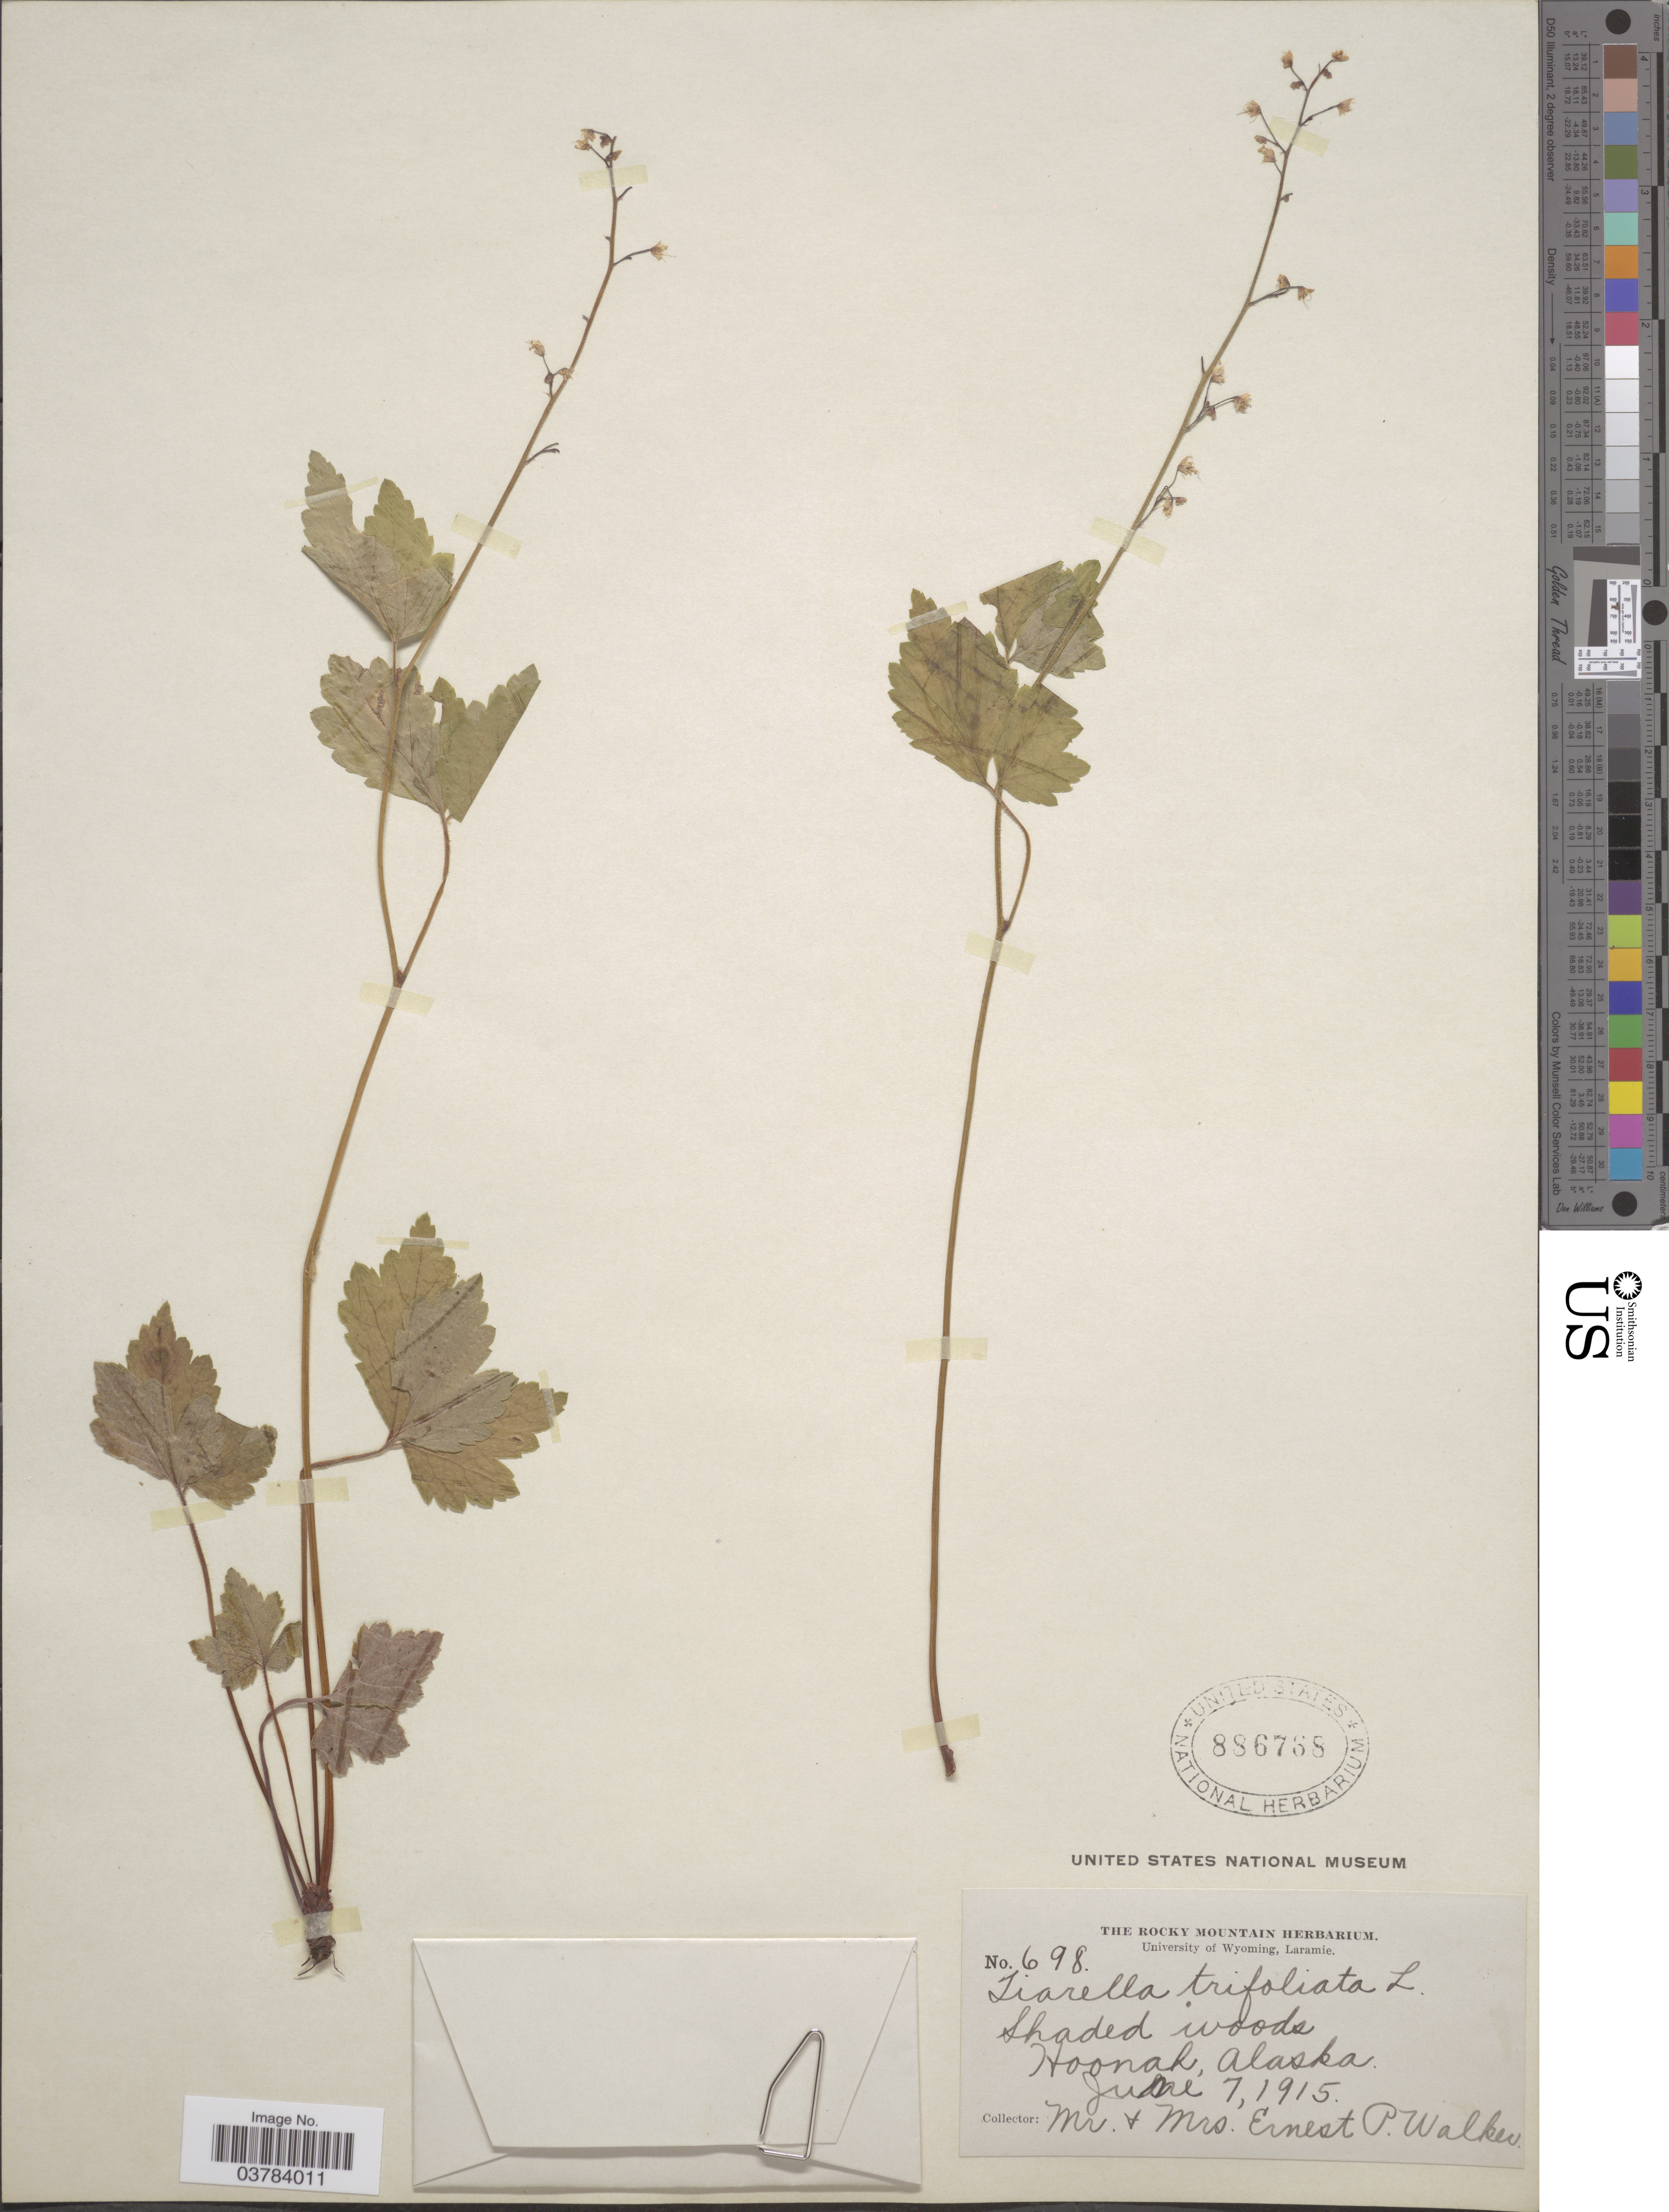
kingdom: Plantae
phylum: Tracheophyta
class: Magnoliopsida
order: Saxifragales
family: Saxifragaceae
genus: Tiarella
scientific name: Tiarella trifoliata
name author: L.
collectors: E. P. Walker & E. Walker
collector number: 698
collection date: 1915-06-07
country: United States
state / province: Alaska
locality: Hoonah.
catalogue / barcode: US 886738